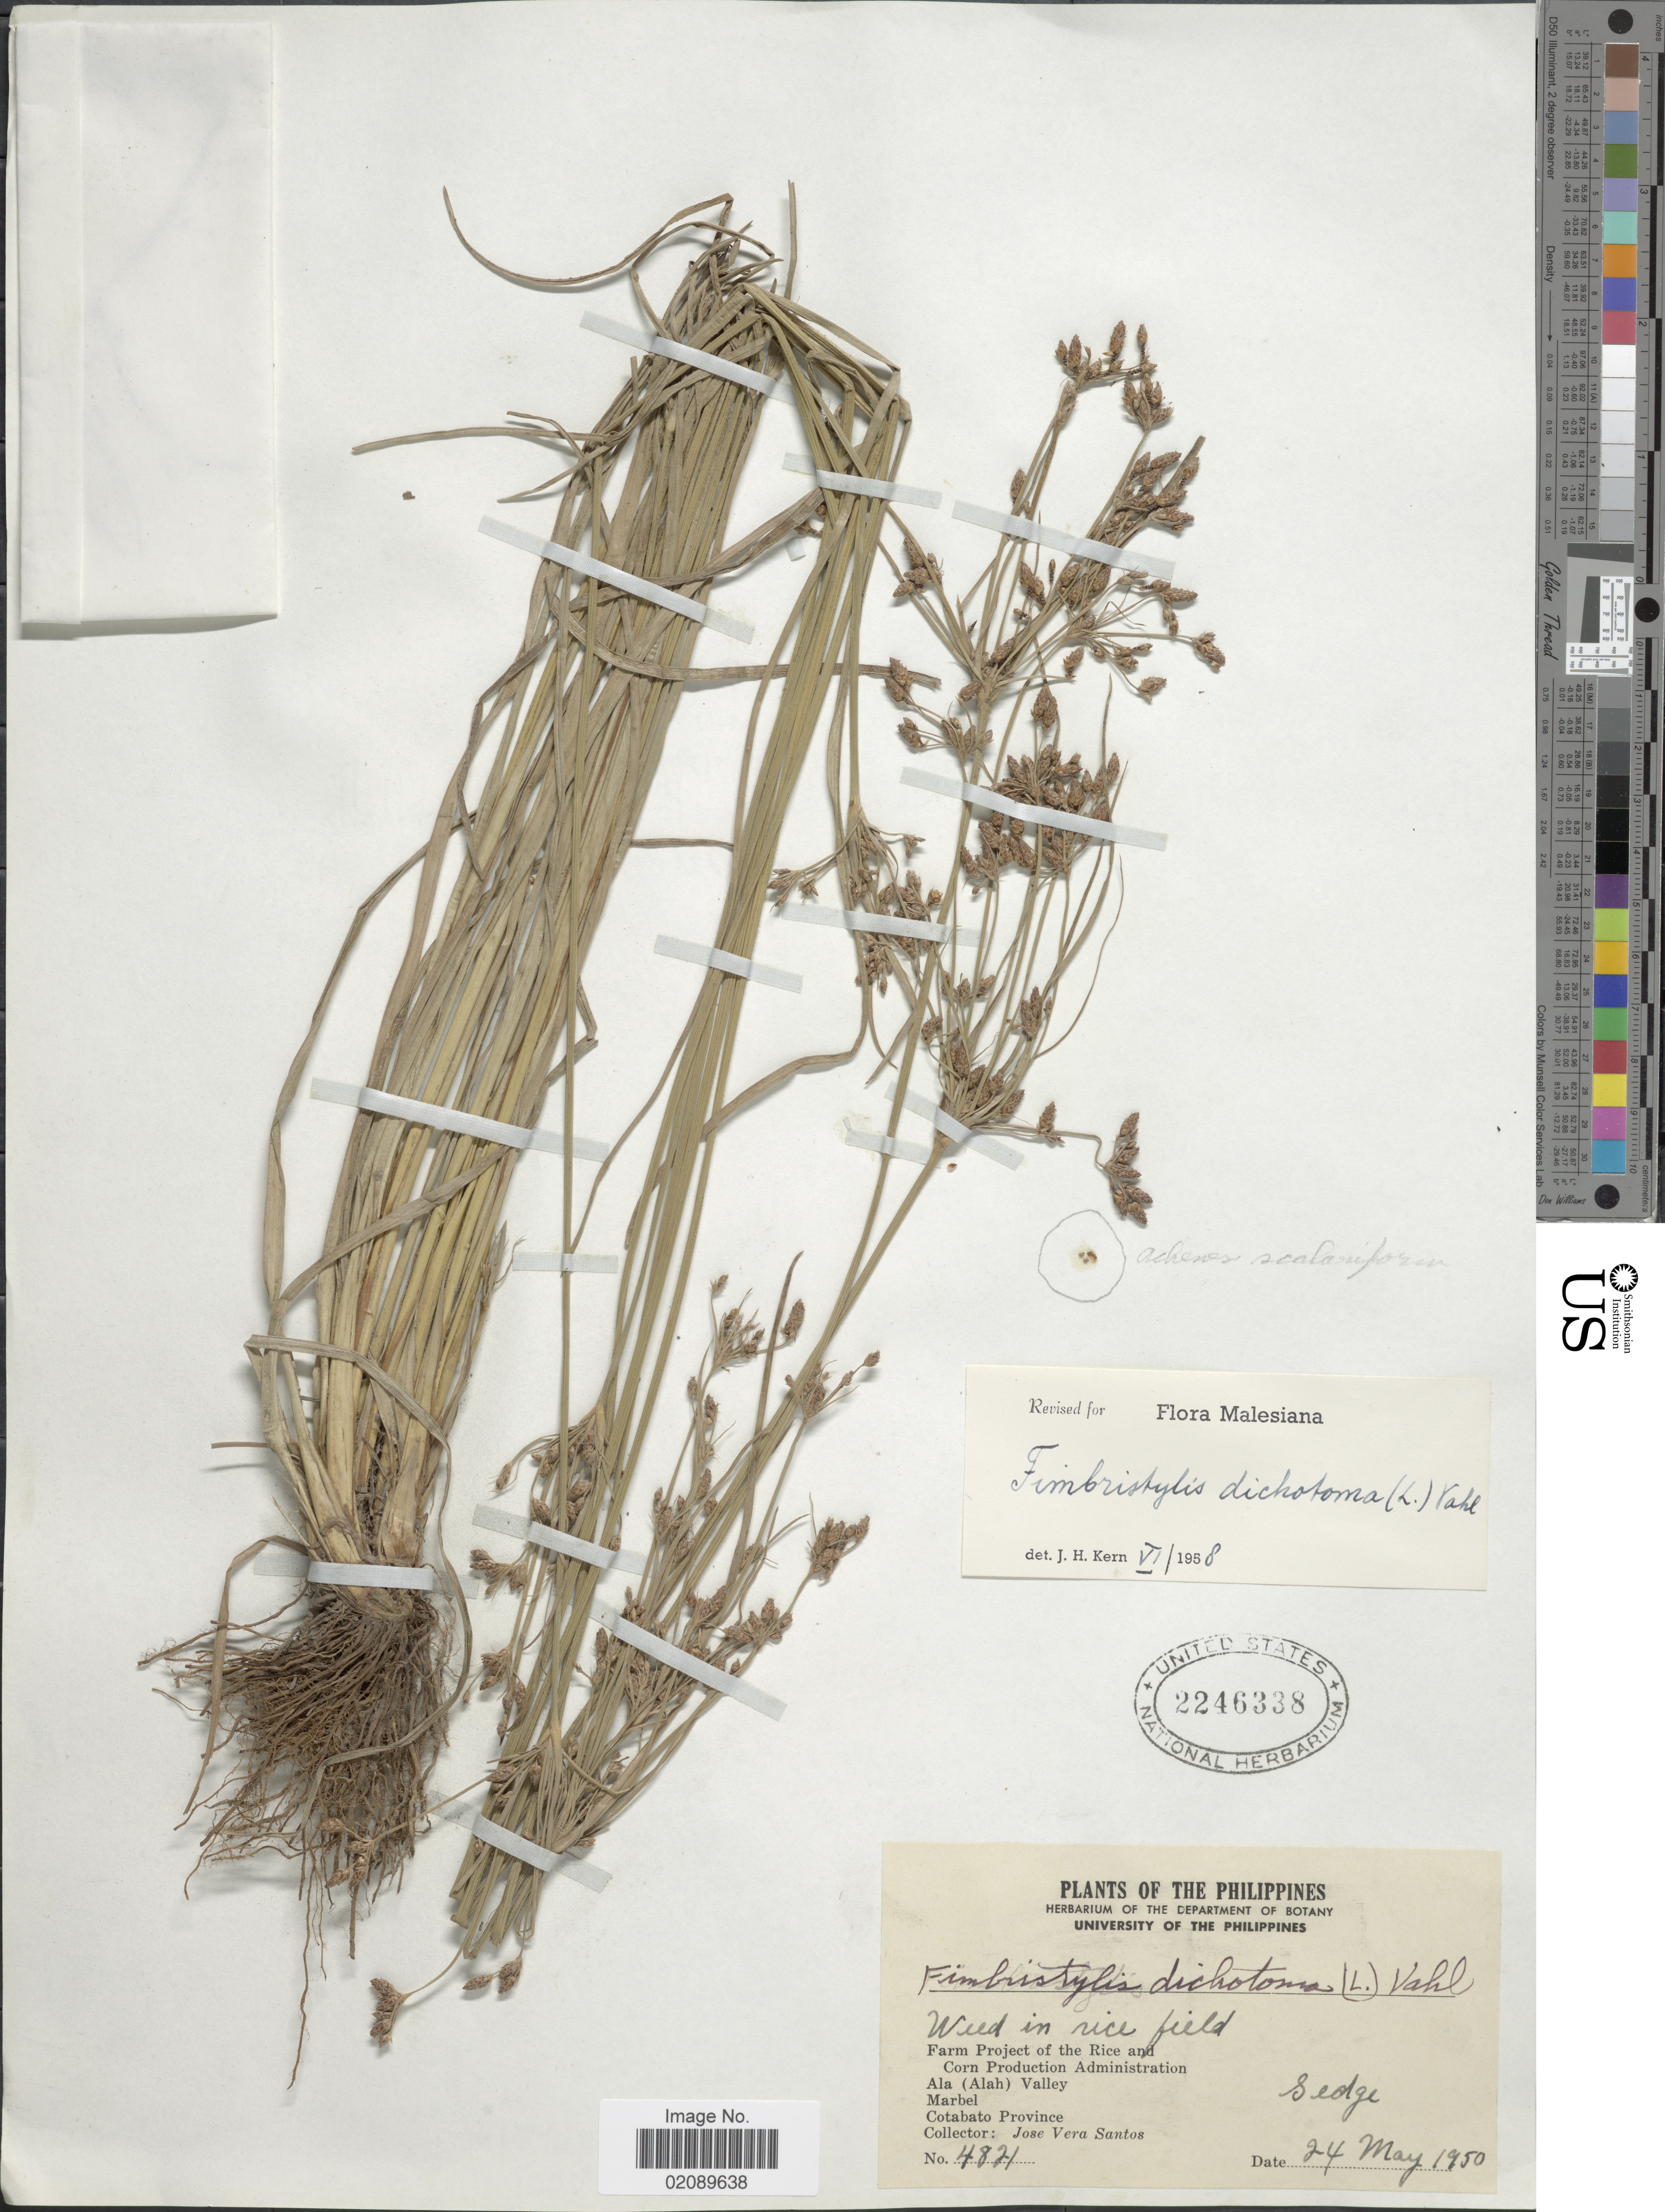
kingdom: Plantae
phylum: Tracheophyta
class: Liliopsida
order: Poales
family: Cyperaceae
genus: Fimbristylis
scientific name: Fimbristylis dichotoma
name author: (L.) Vahl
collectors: J. Santos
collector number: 4821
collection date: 1950-05-24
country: Philippines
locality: Farm Project of the Rice and Corn Production Administration, Ala (Alah) Valley, Marbel, Cotabato Province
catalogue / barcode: US 2246338